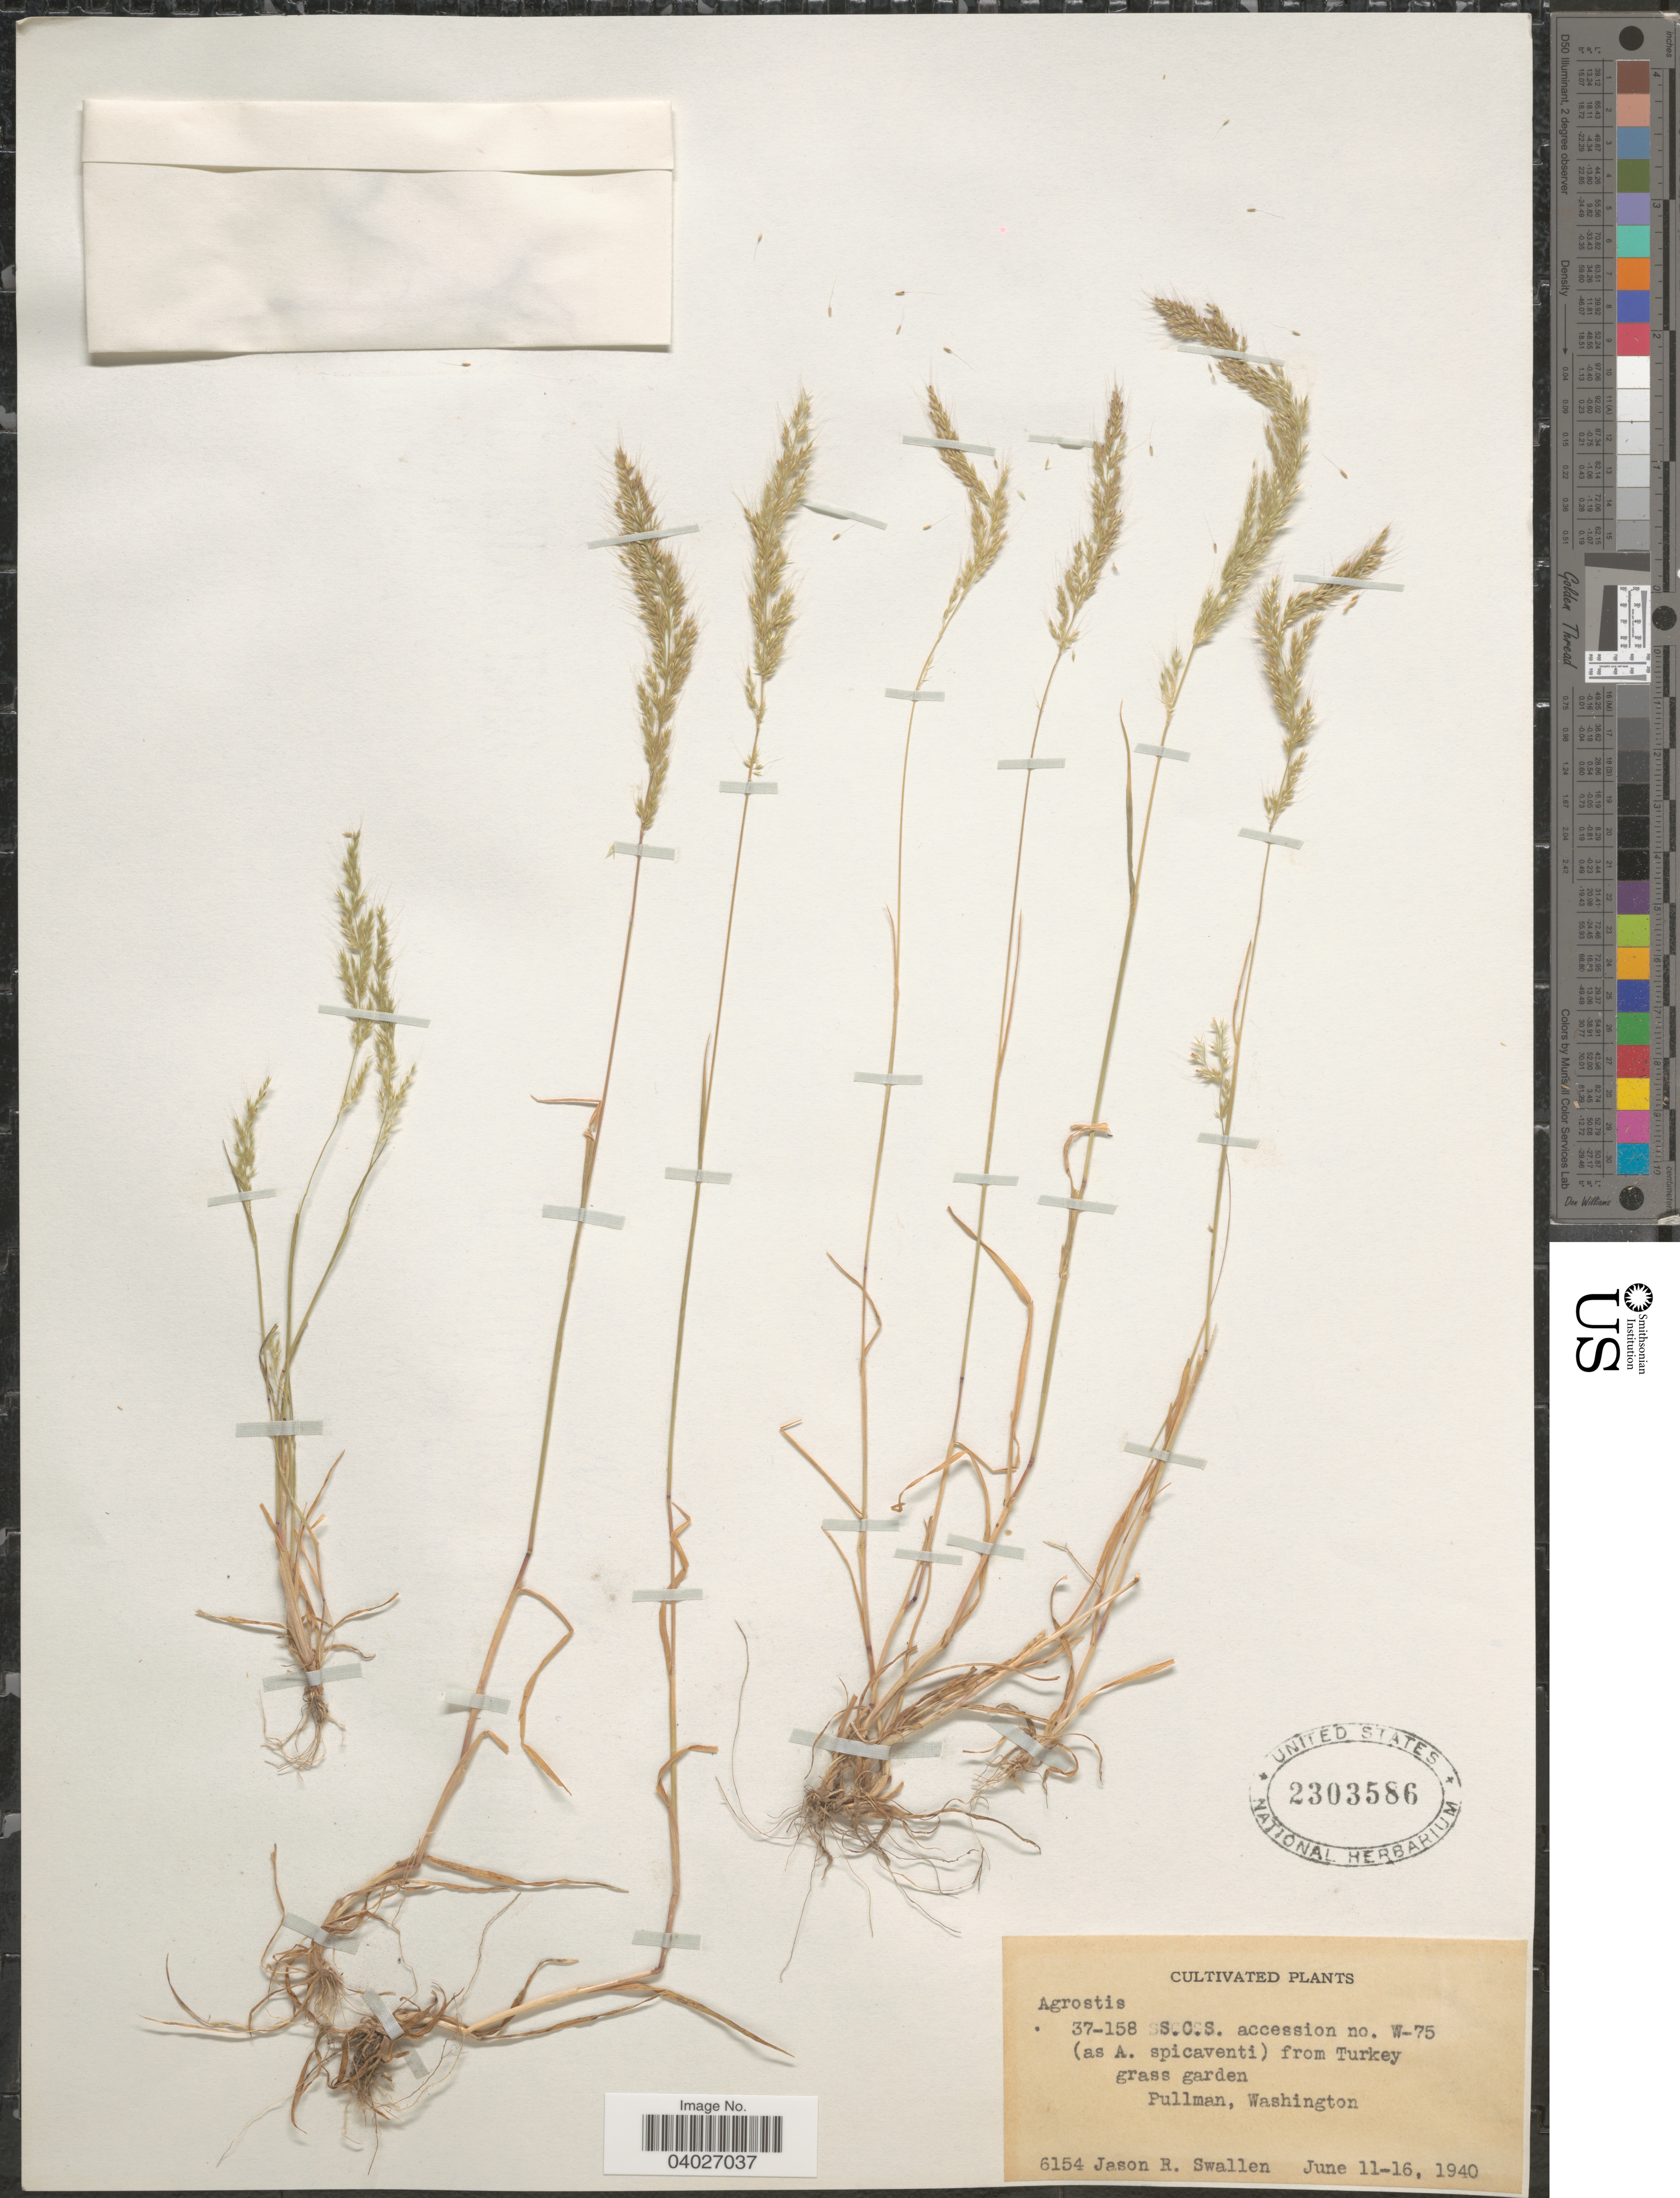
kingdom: Plantae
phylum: Tracheophyta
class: Liliopsida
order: Poales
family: Poaceae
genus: Agrostis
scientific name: Agrostis sp.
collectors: J. R. Swallen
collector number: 6154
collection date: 1940-06-11/1940-06-16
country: United States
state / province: Washington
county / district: Whitman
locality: Grass garden. Pullman.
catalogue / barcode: US 2303586